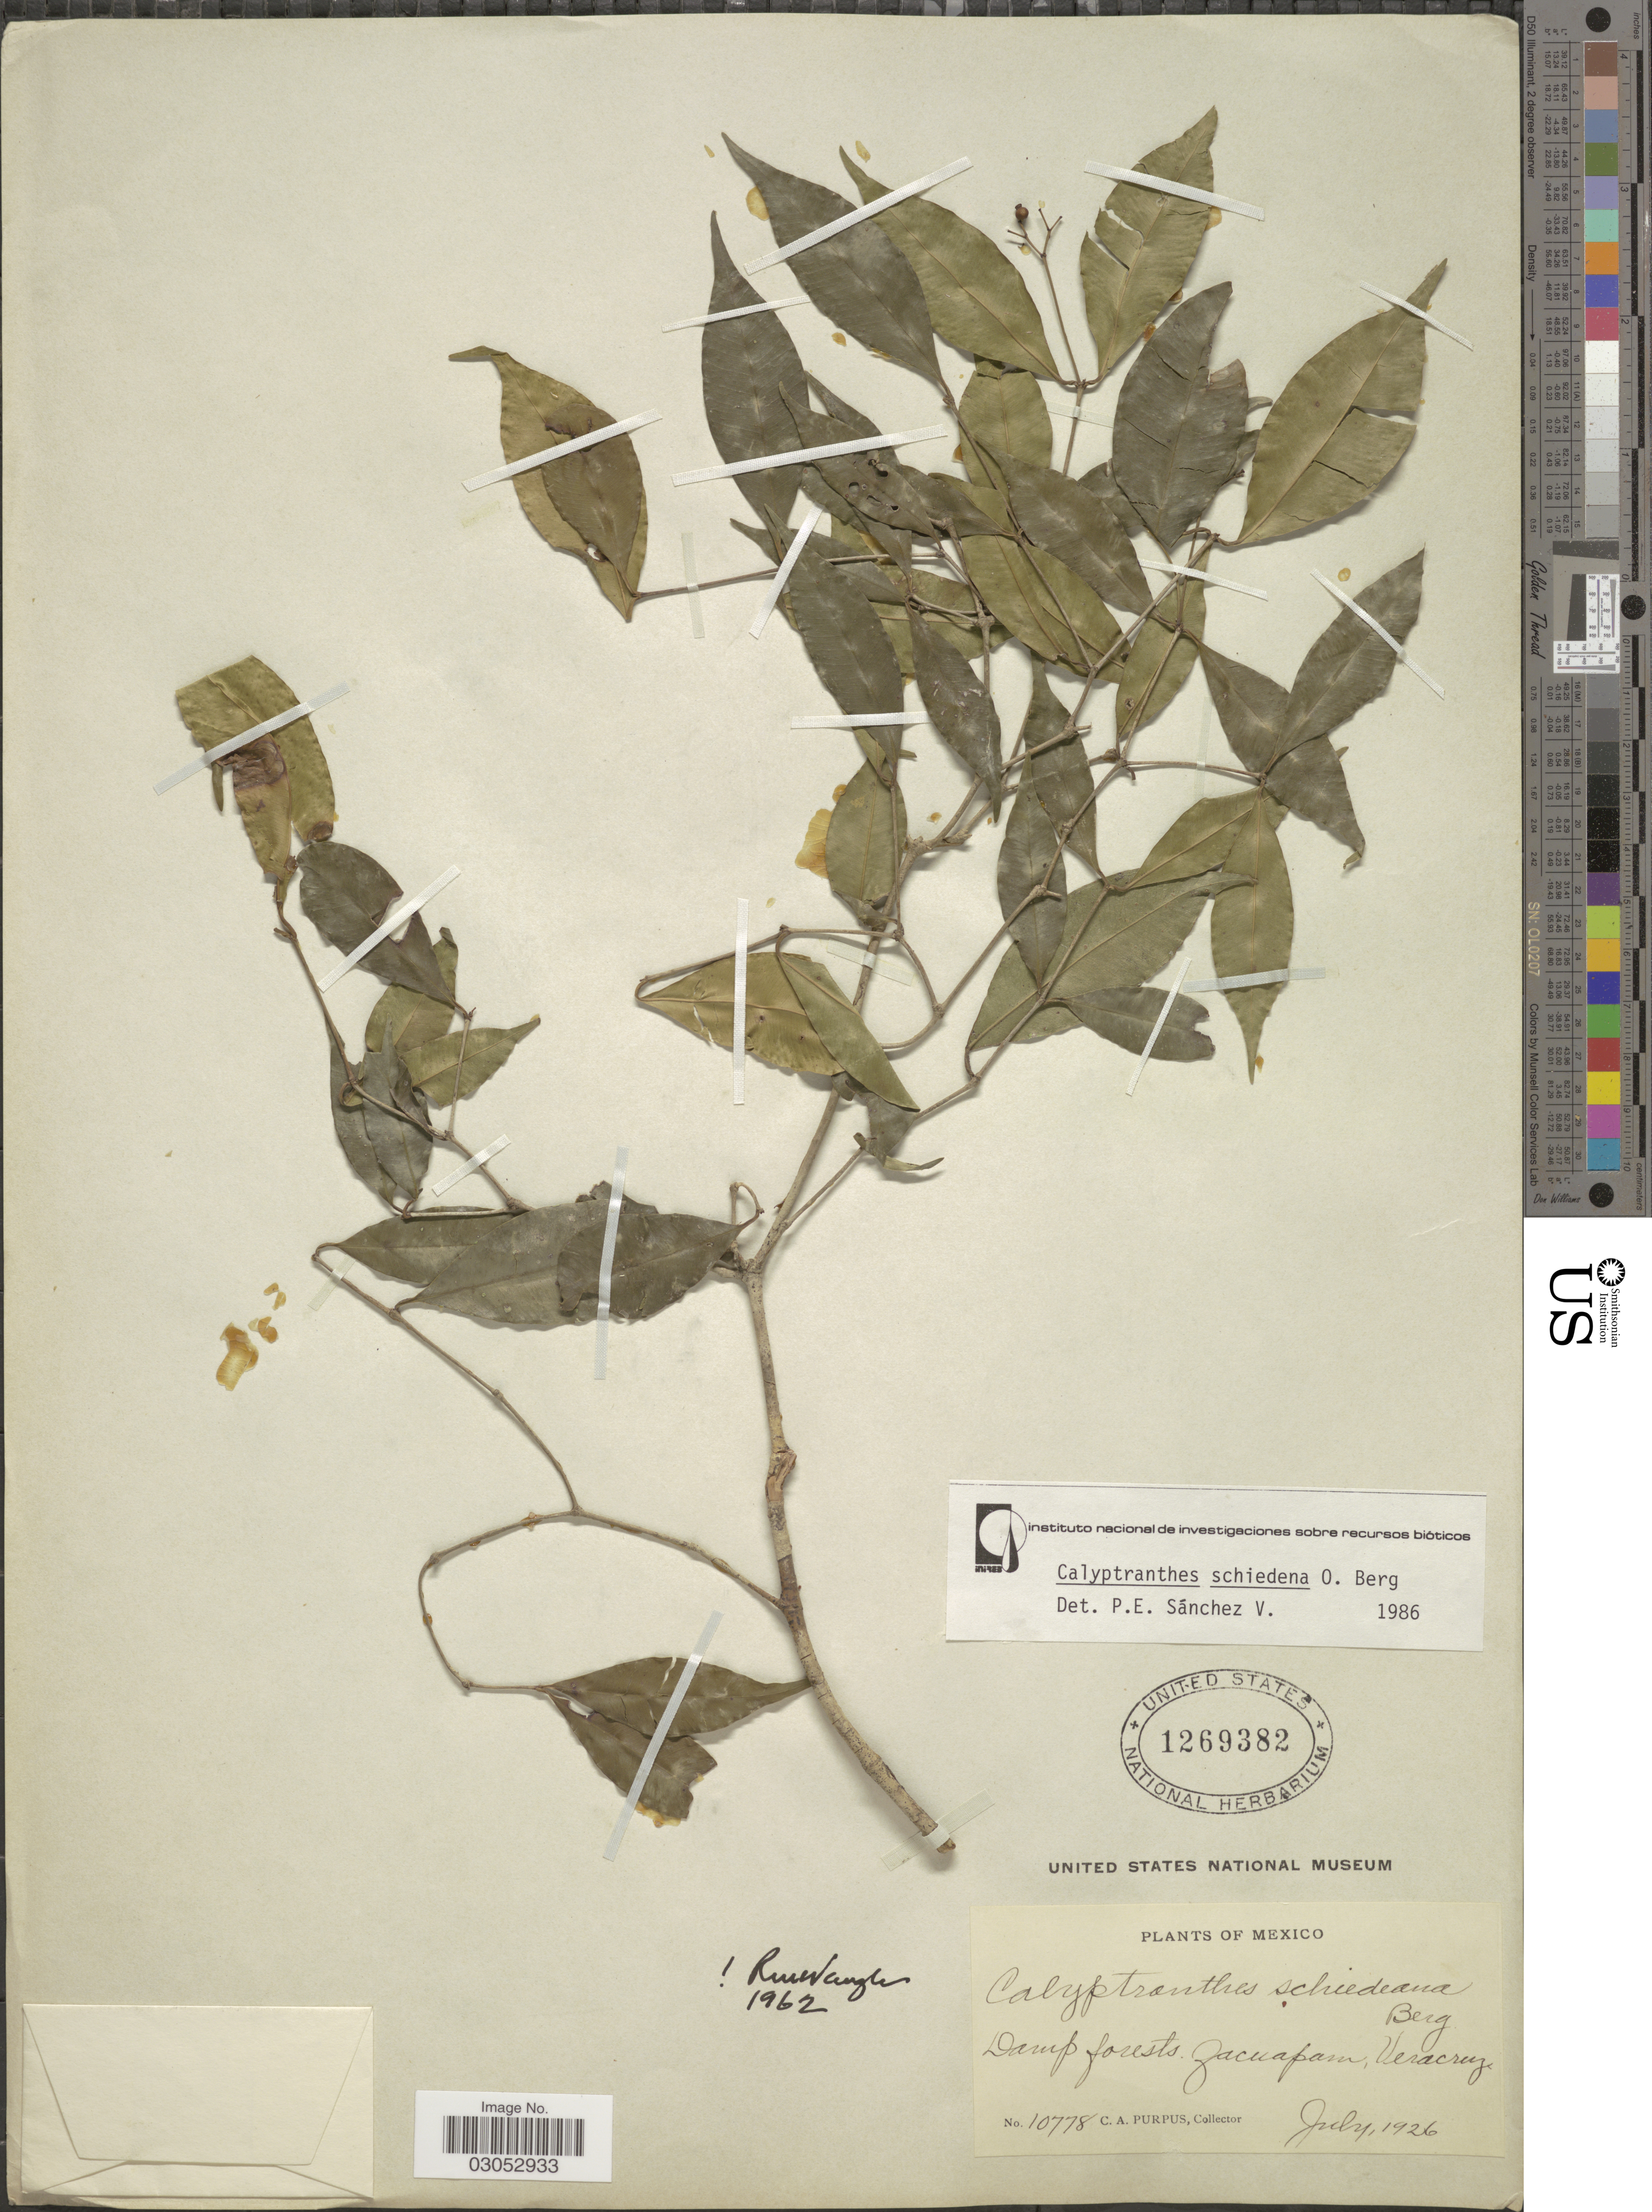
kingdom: Plantae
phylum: Tracheophyta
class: Magnoliopsida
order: Myrtales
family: Myrtaceae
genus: Myrcia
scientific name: Myrcia schiedeana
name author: (O. Berg) A.R. Lourenço & Sánchez-Cháv.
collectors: C. A. Purpus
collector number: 10778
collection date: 1926-07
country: Mexico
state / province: Veracruz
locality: Damp forests. Zacuapan, Veracruz.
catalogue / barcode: US 1269382